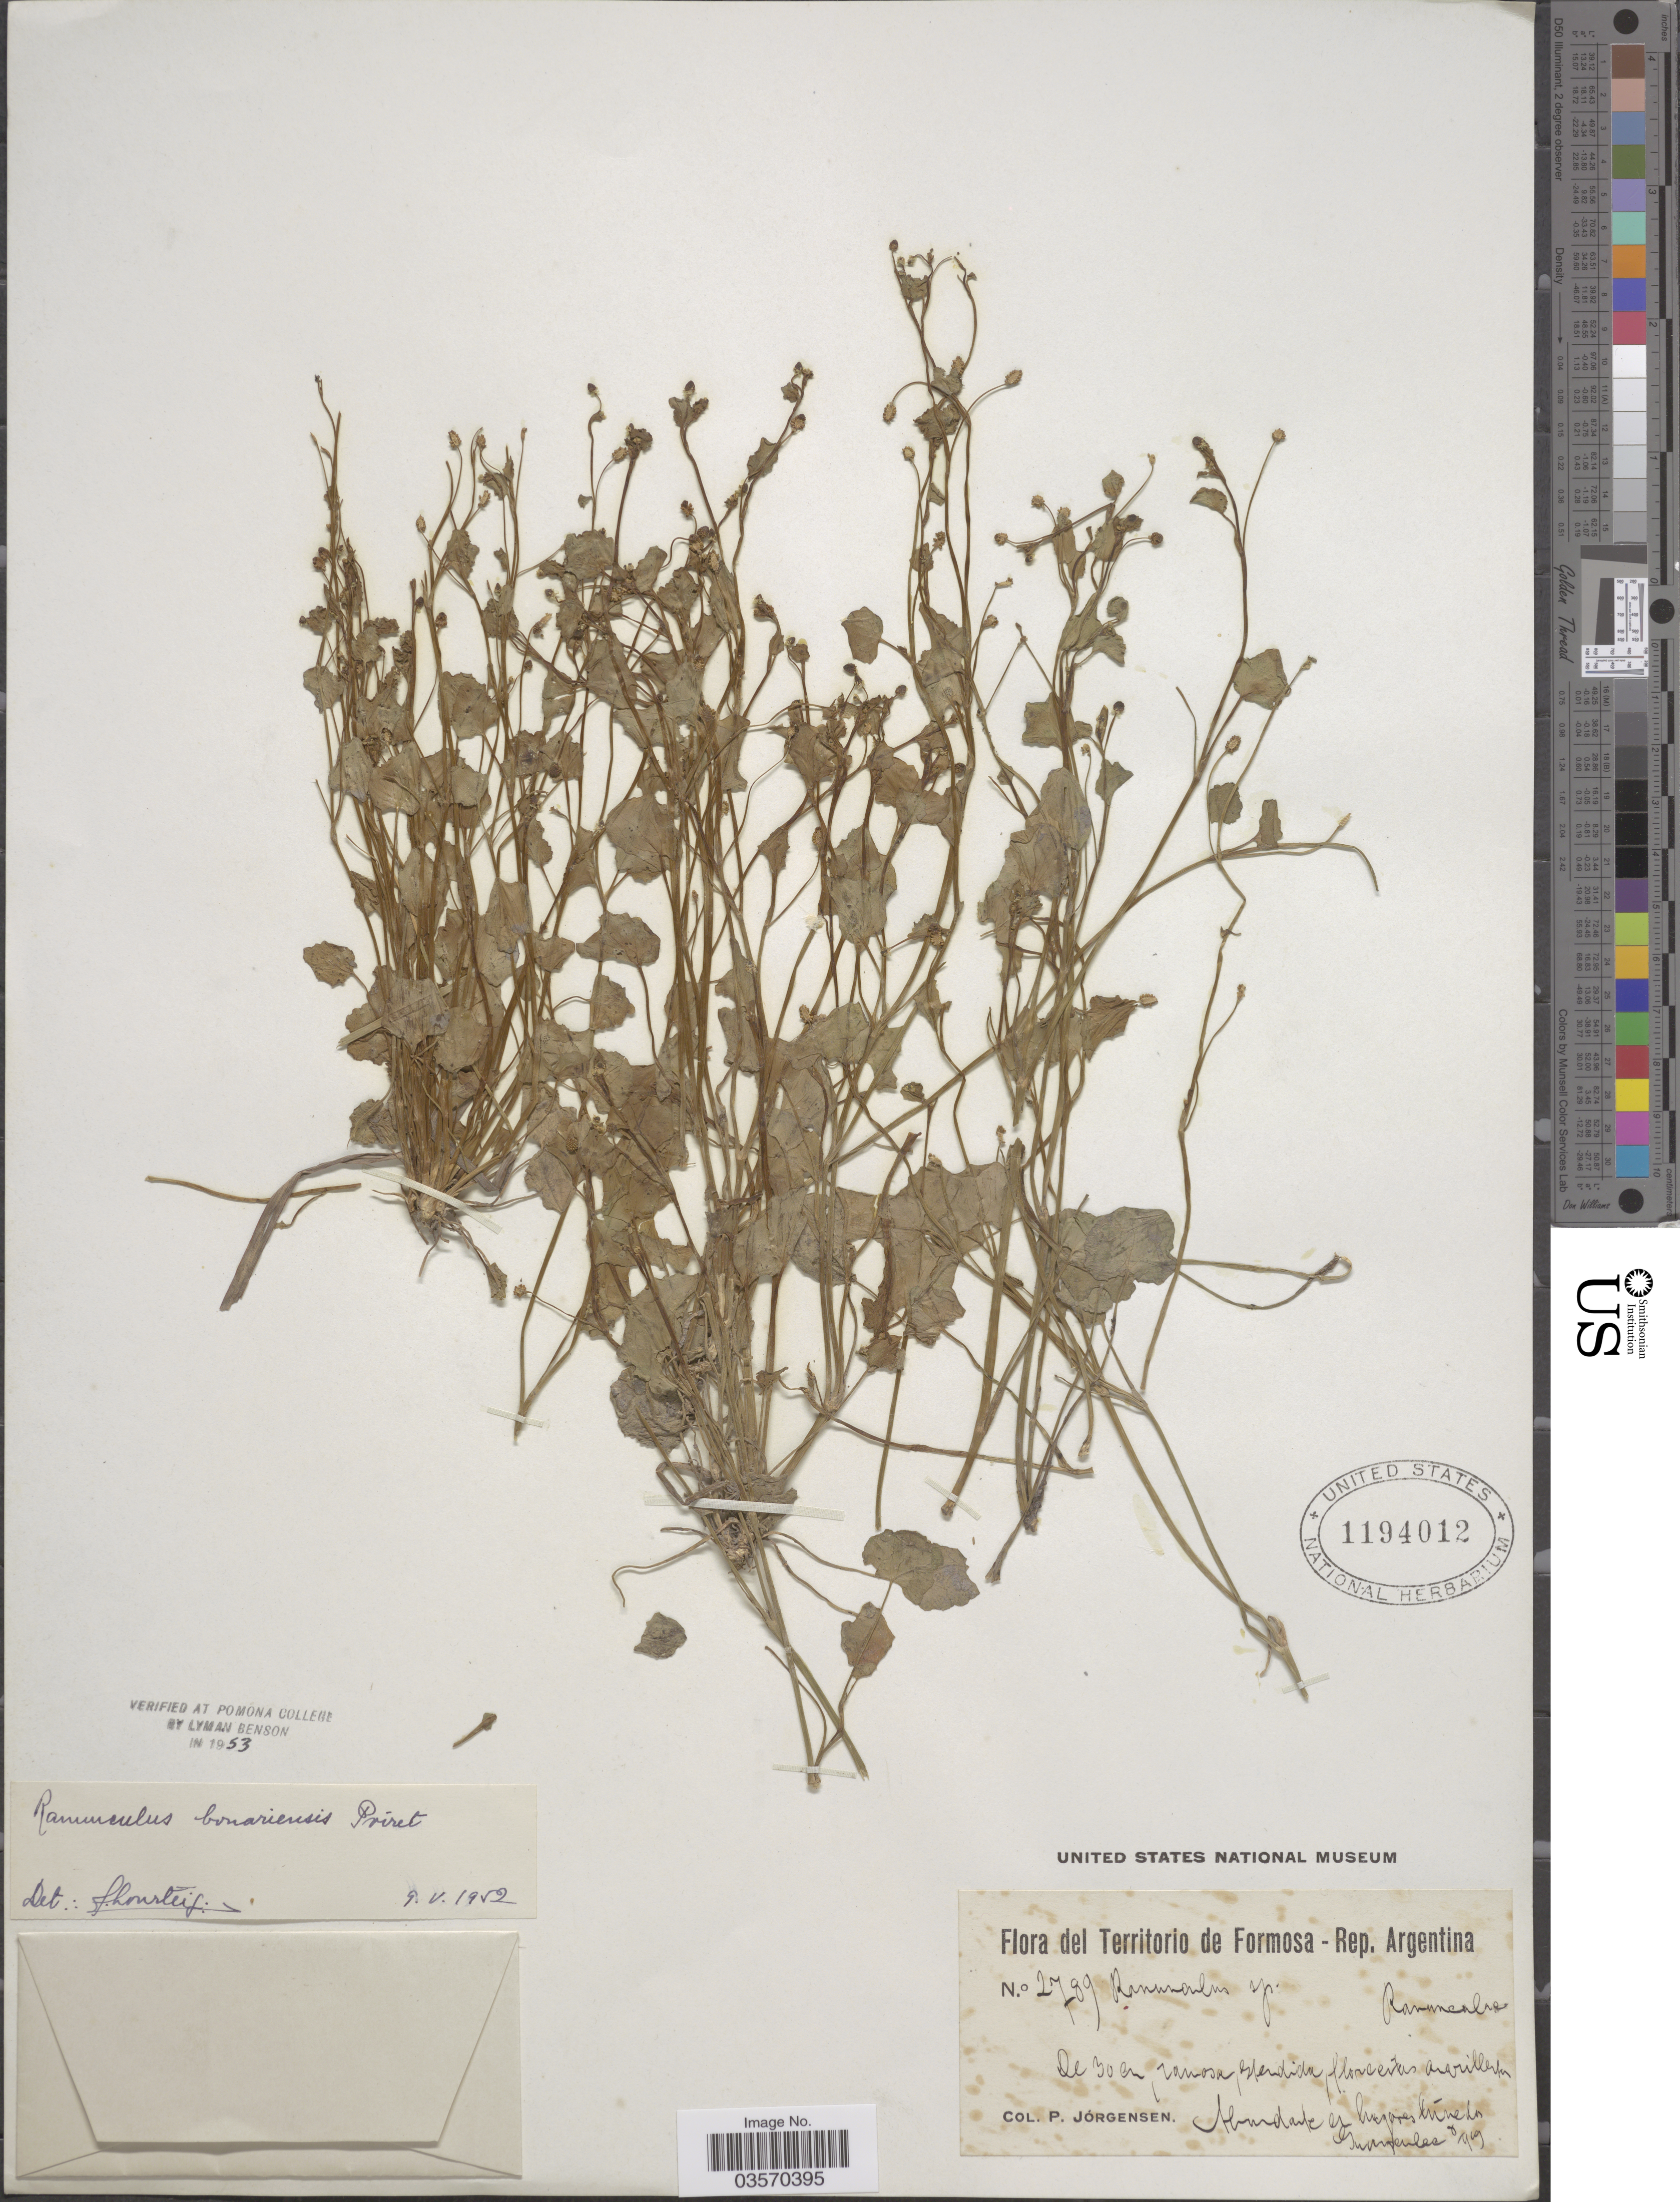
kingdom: Plantae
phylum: Tracheophyta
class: Magnoliopsida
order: Ranunculales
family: Ranunculaceae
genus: Ranunculus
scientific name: Ranunculus bonariensis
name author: Poir.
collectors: P. Jörgensen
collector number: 2789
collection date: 1919-08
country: Argentina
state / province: Formosa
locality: Abundante en lugares humeda Guayculee. [interpreted]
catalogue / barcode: US 1194012